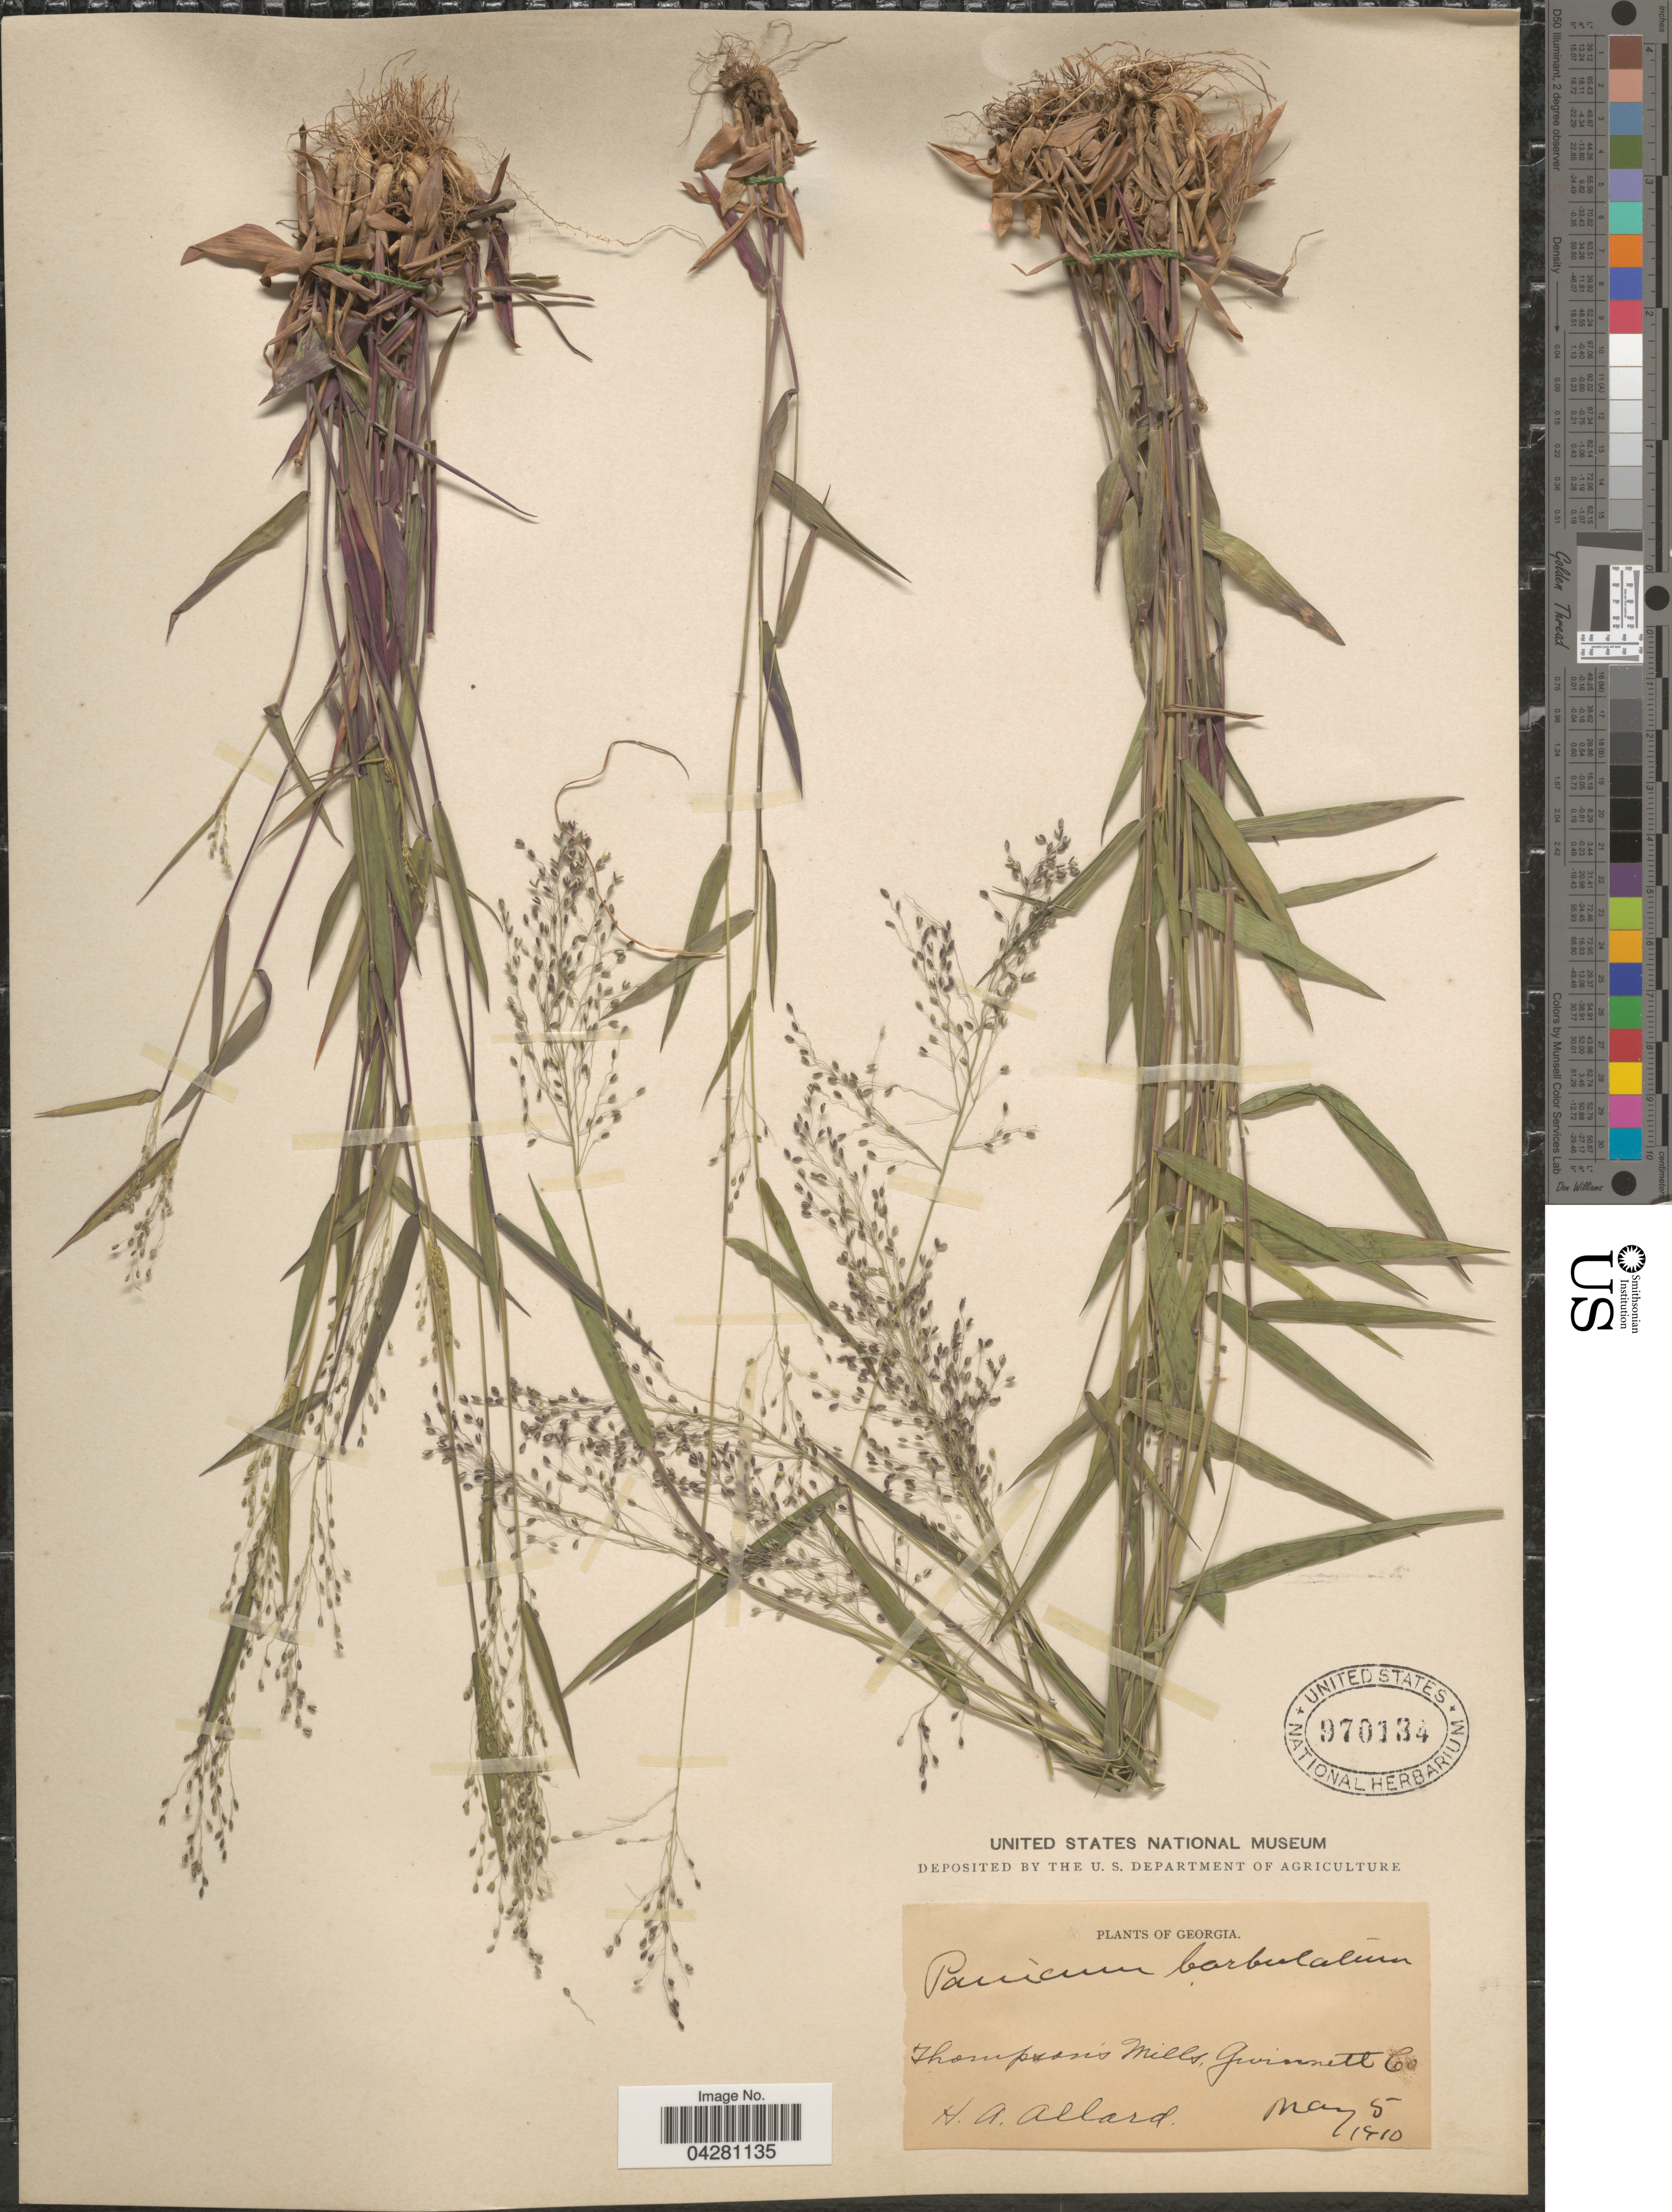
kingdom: Plantae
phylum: Tracheophyta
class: Liliopsida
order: Poales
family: Poaceae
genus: Dichanthelium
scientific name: Dichanthelium dichotomum var. dichotomum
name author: (L.) Gould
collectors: H. A. Allard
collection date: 1910-05-05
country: United States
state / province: Georgia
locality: Thompson's Mills, Gwinnett Co.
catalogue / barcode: US 970134